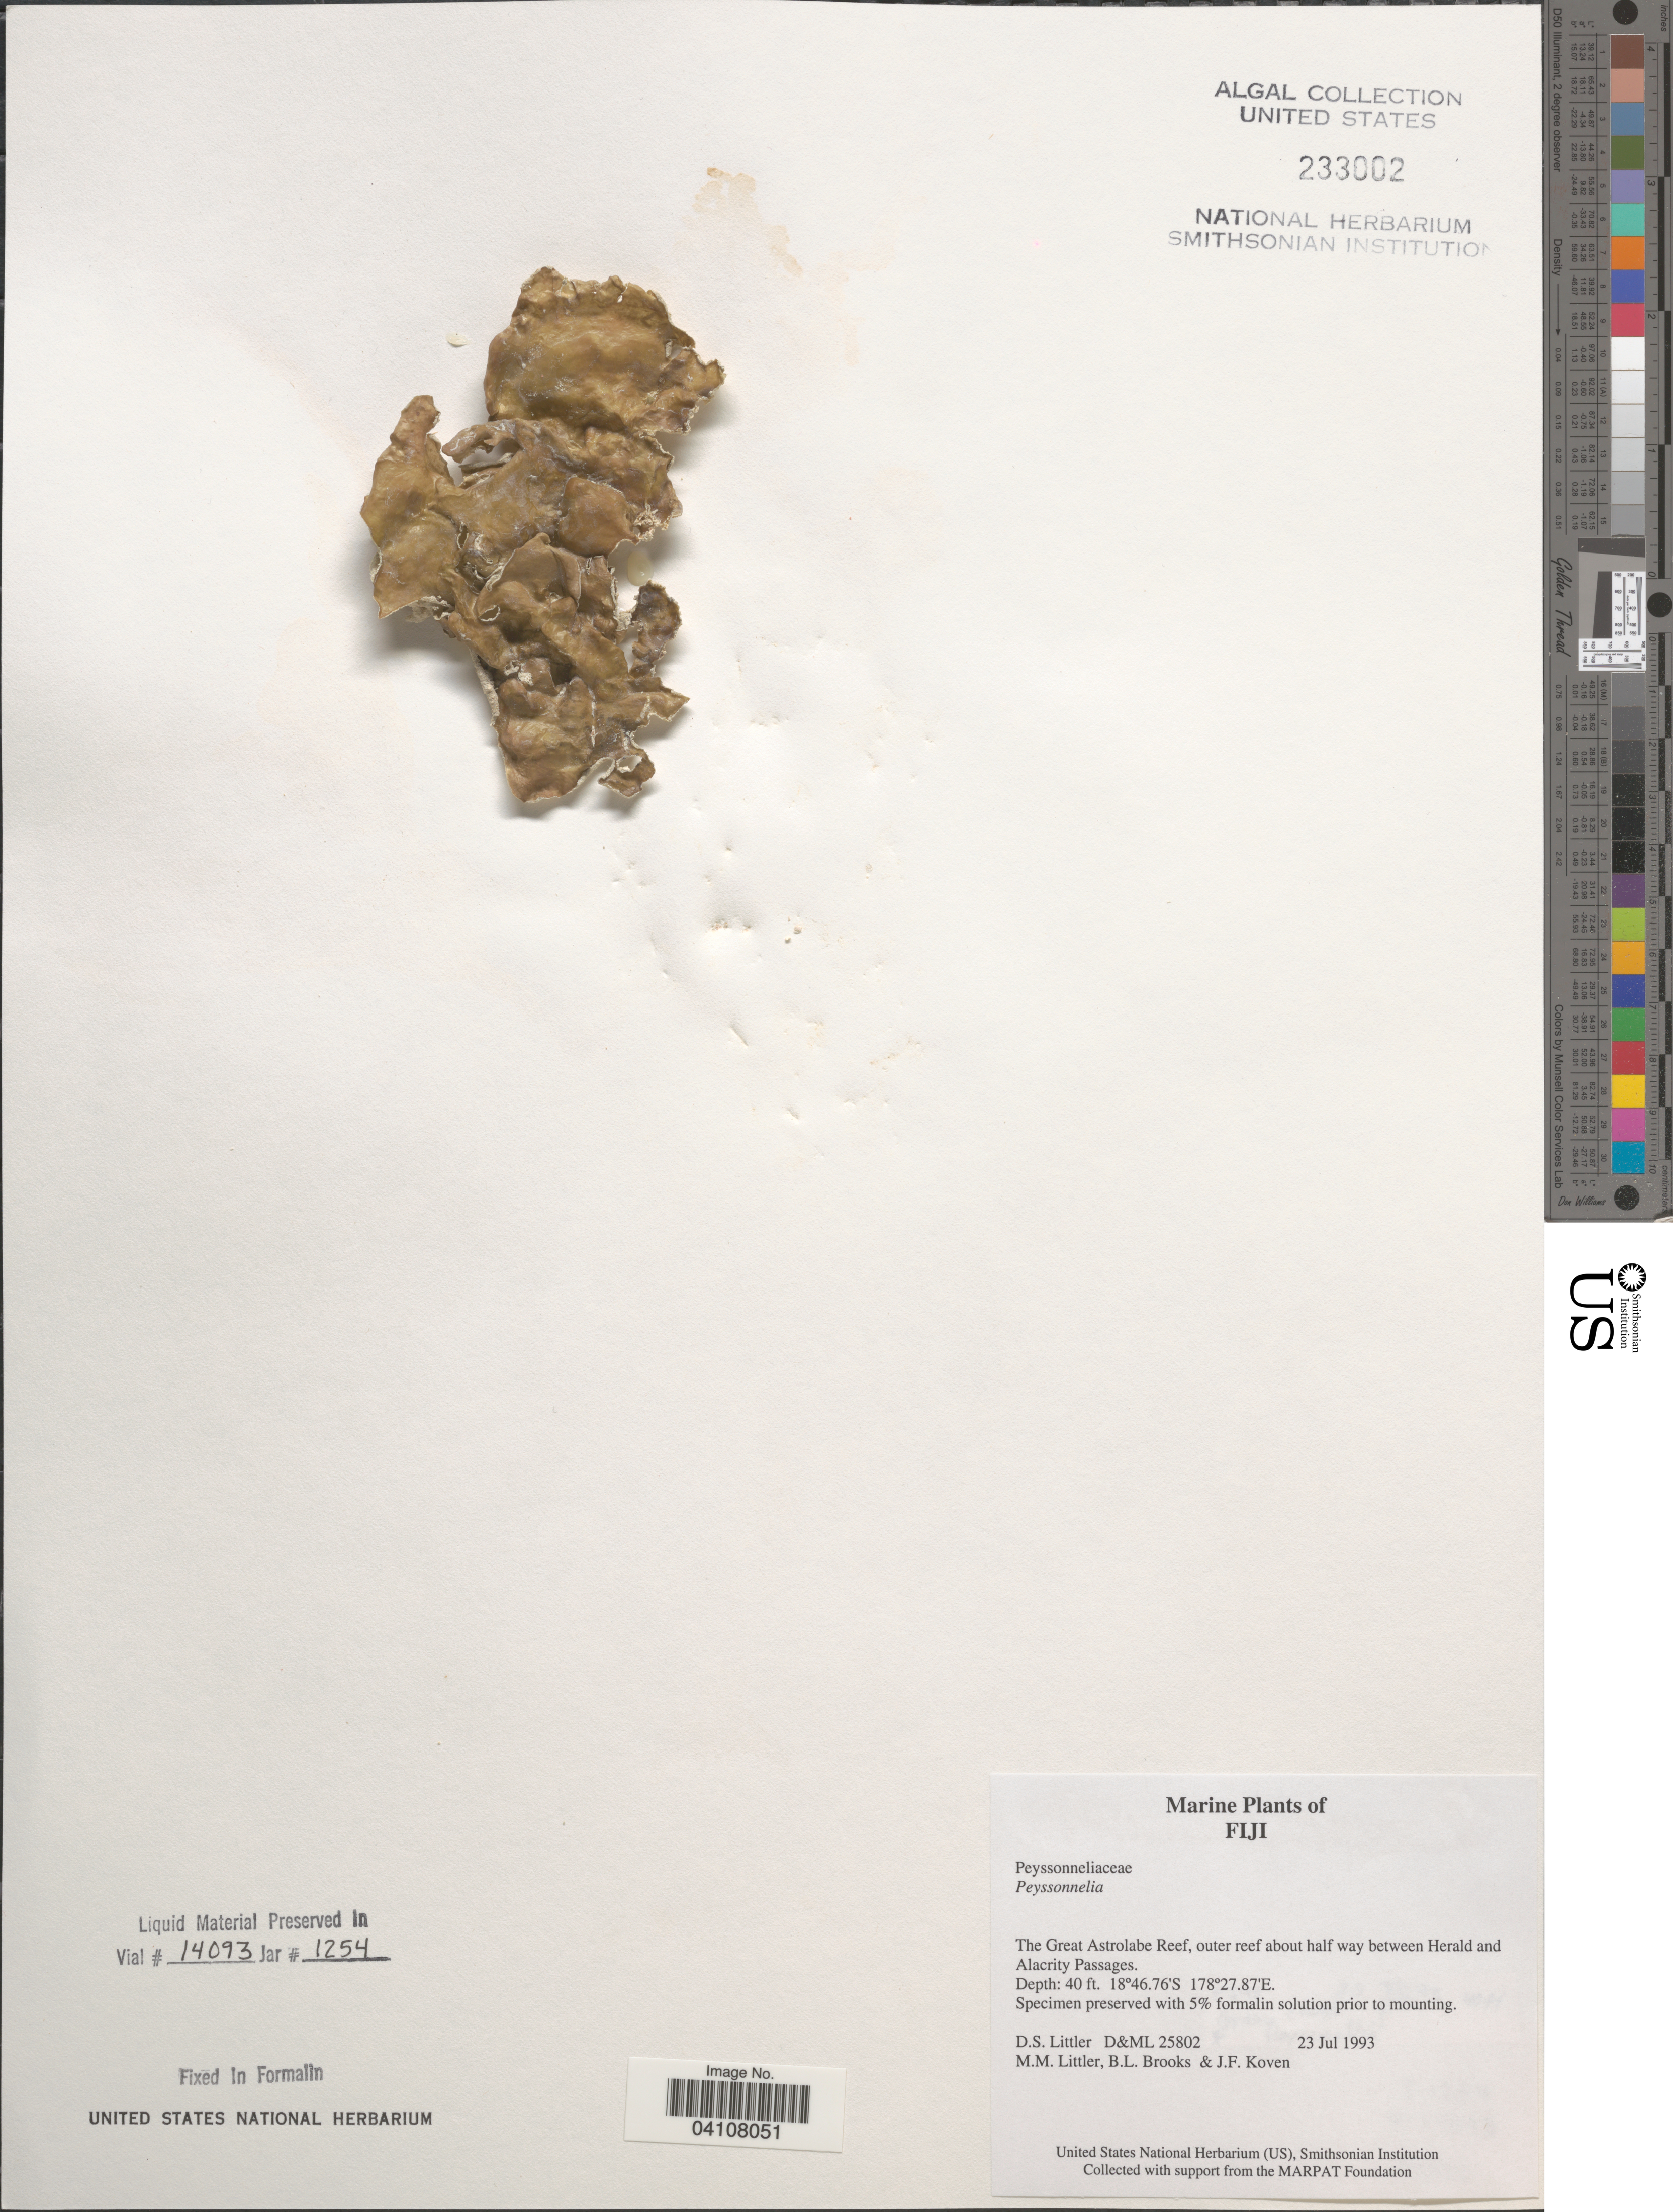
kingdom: Plantae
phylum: Rhodophyta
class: Florideophyceae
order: Peyssonneliales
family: Peyssonneliaceae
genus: Peyssonnelia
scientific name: Peyssonnelia sp.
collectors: D. S. Littler, B. Brooks & J. Koven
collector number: D&ML25802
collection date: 1993-07-23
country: Fiji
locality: The Great Astrolabe Reef, outer reef about half way between Herald and Alacrity Passages.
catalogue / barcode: US 233002